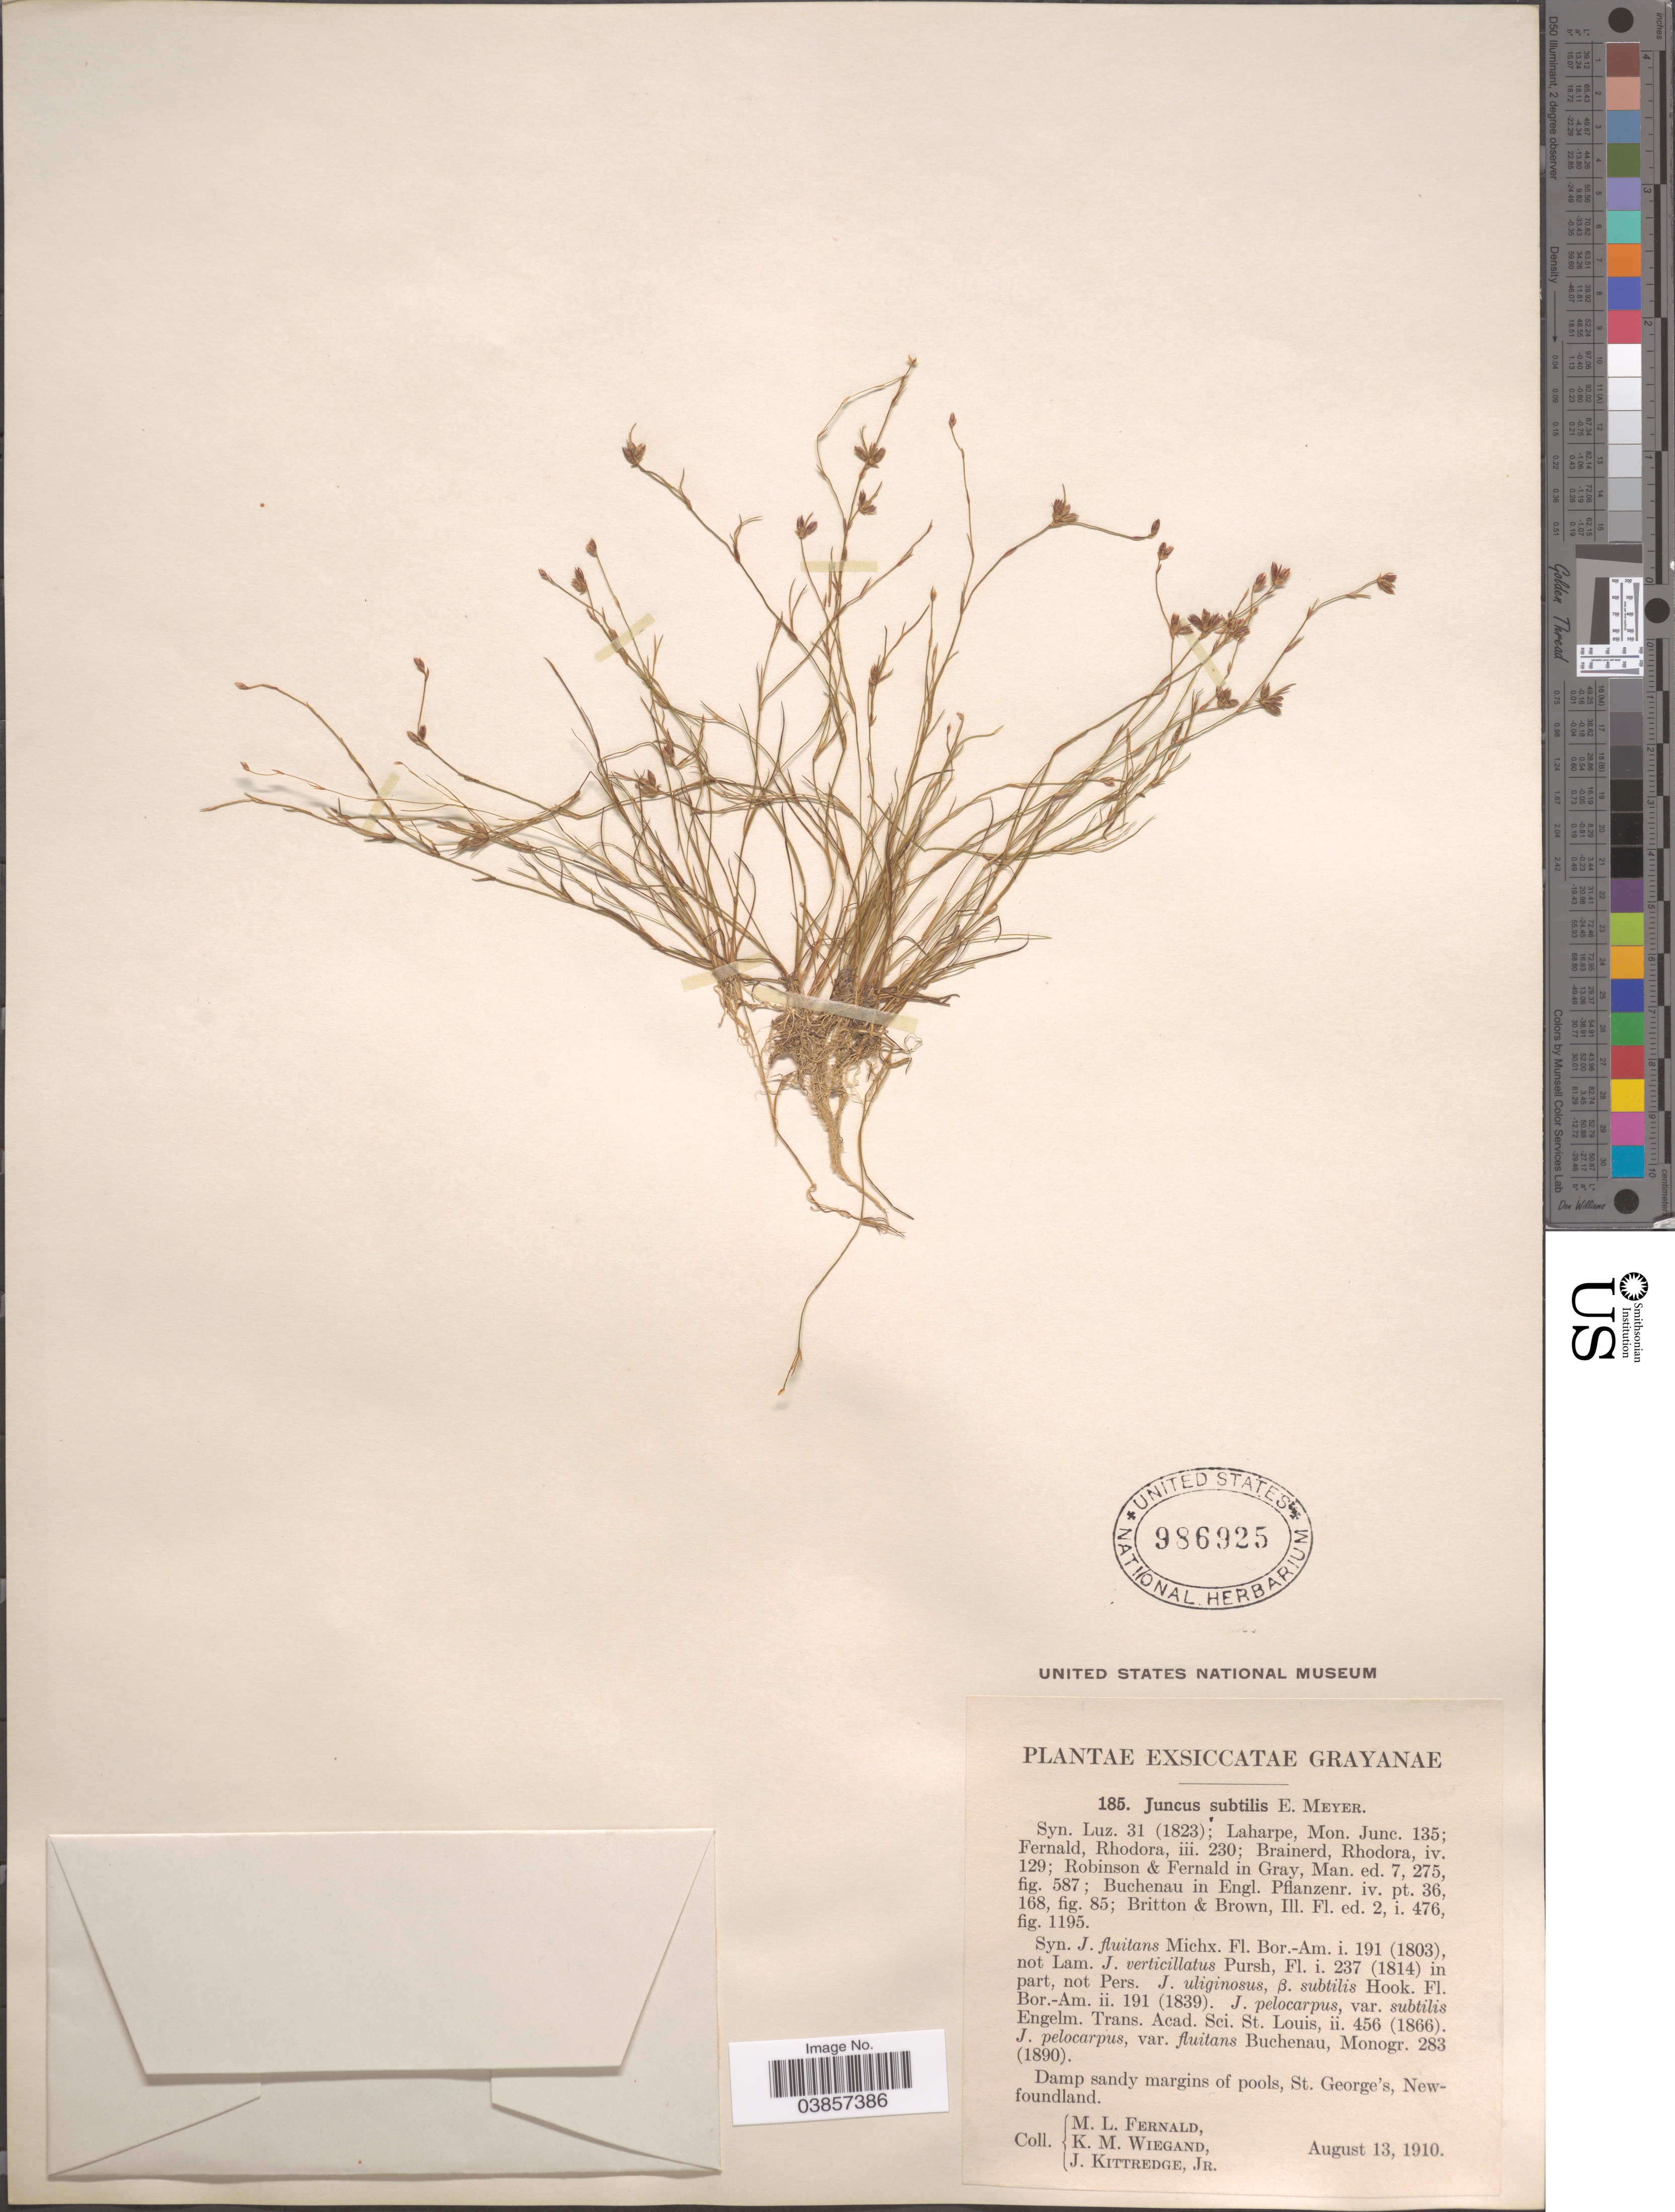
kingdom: Plantae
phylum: Tracheophyta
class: Liliopsida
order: Poales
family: Juncaceae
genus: Juncus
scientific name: Juncus subtilis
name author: E. Mey.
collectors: M. L. Fernald, K. M. Wiegand & J. Kittredge Jr.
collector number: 185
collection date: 1910-08-13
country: Canada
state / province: Newfoundland and Labrador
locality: St. George's.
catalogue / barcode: US 986925